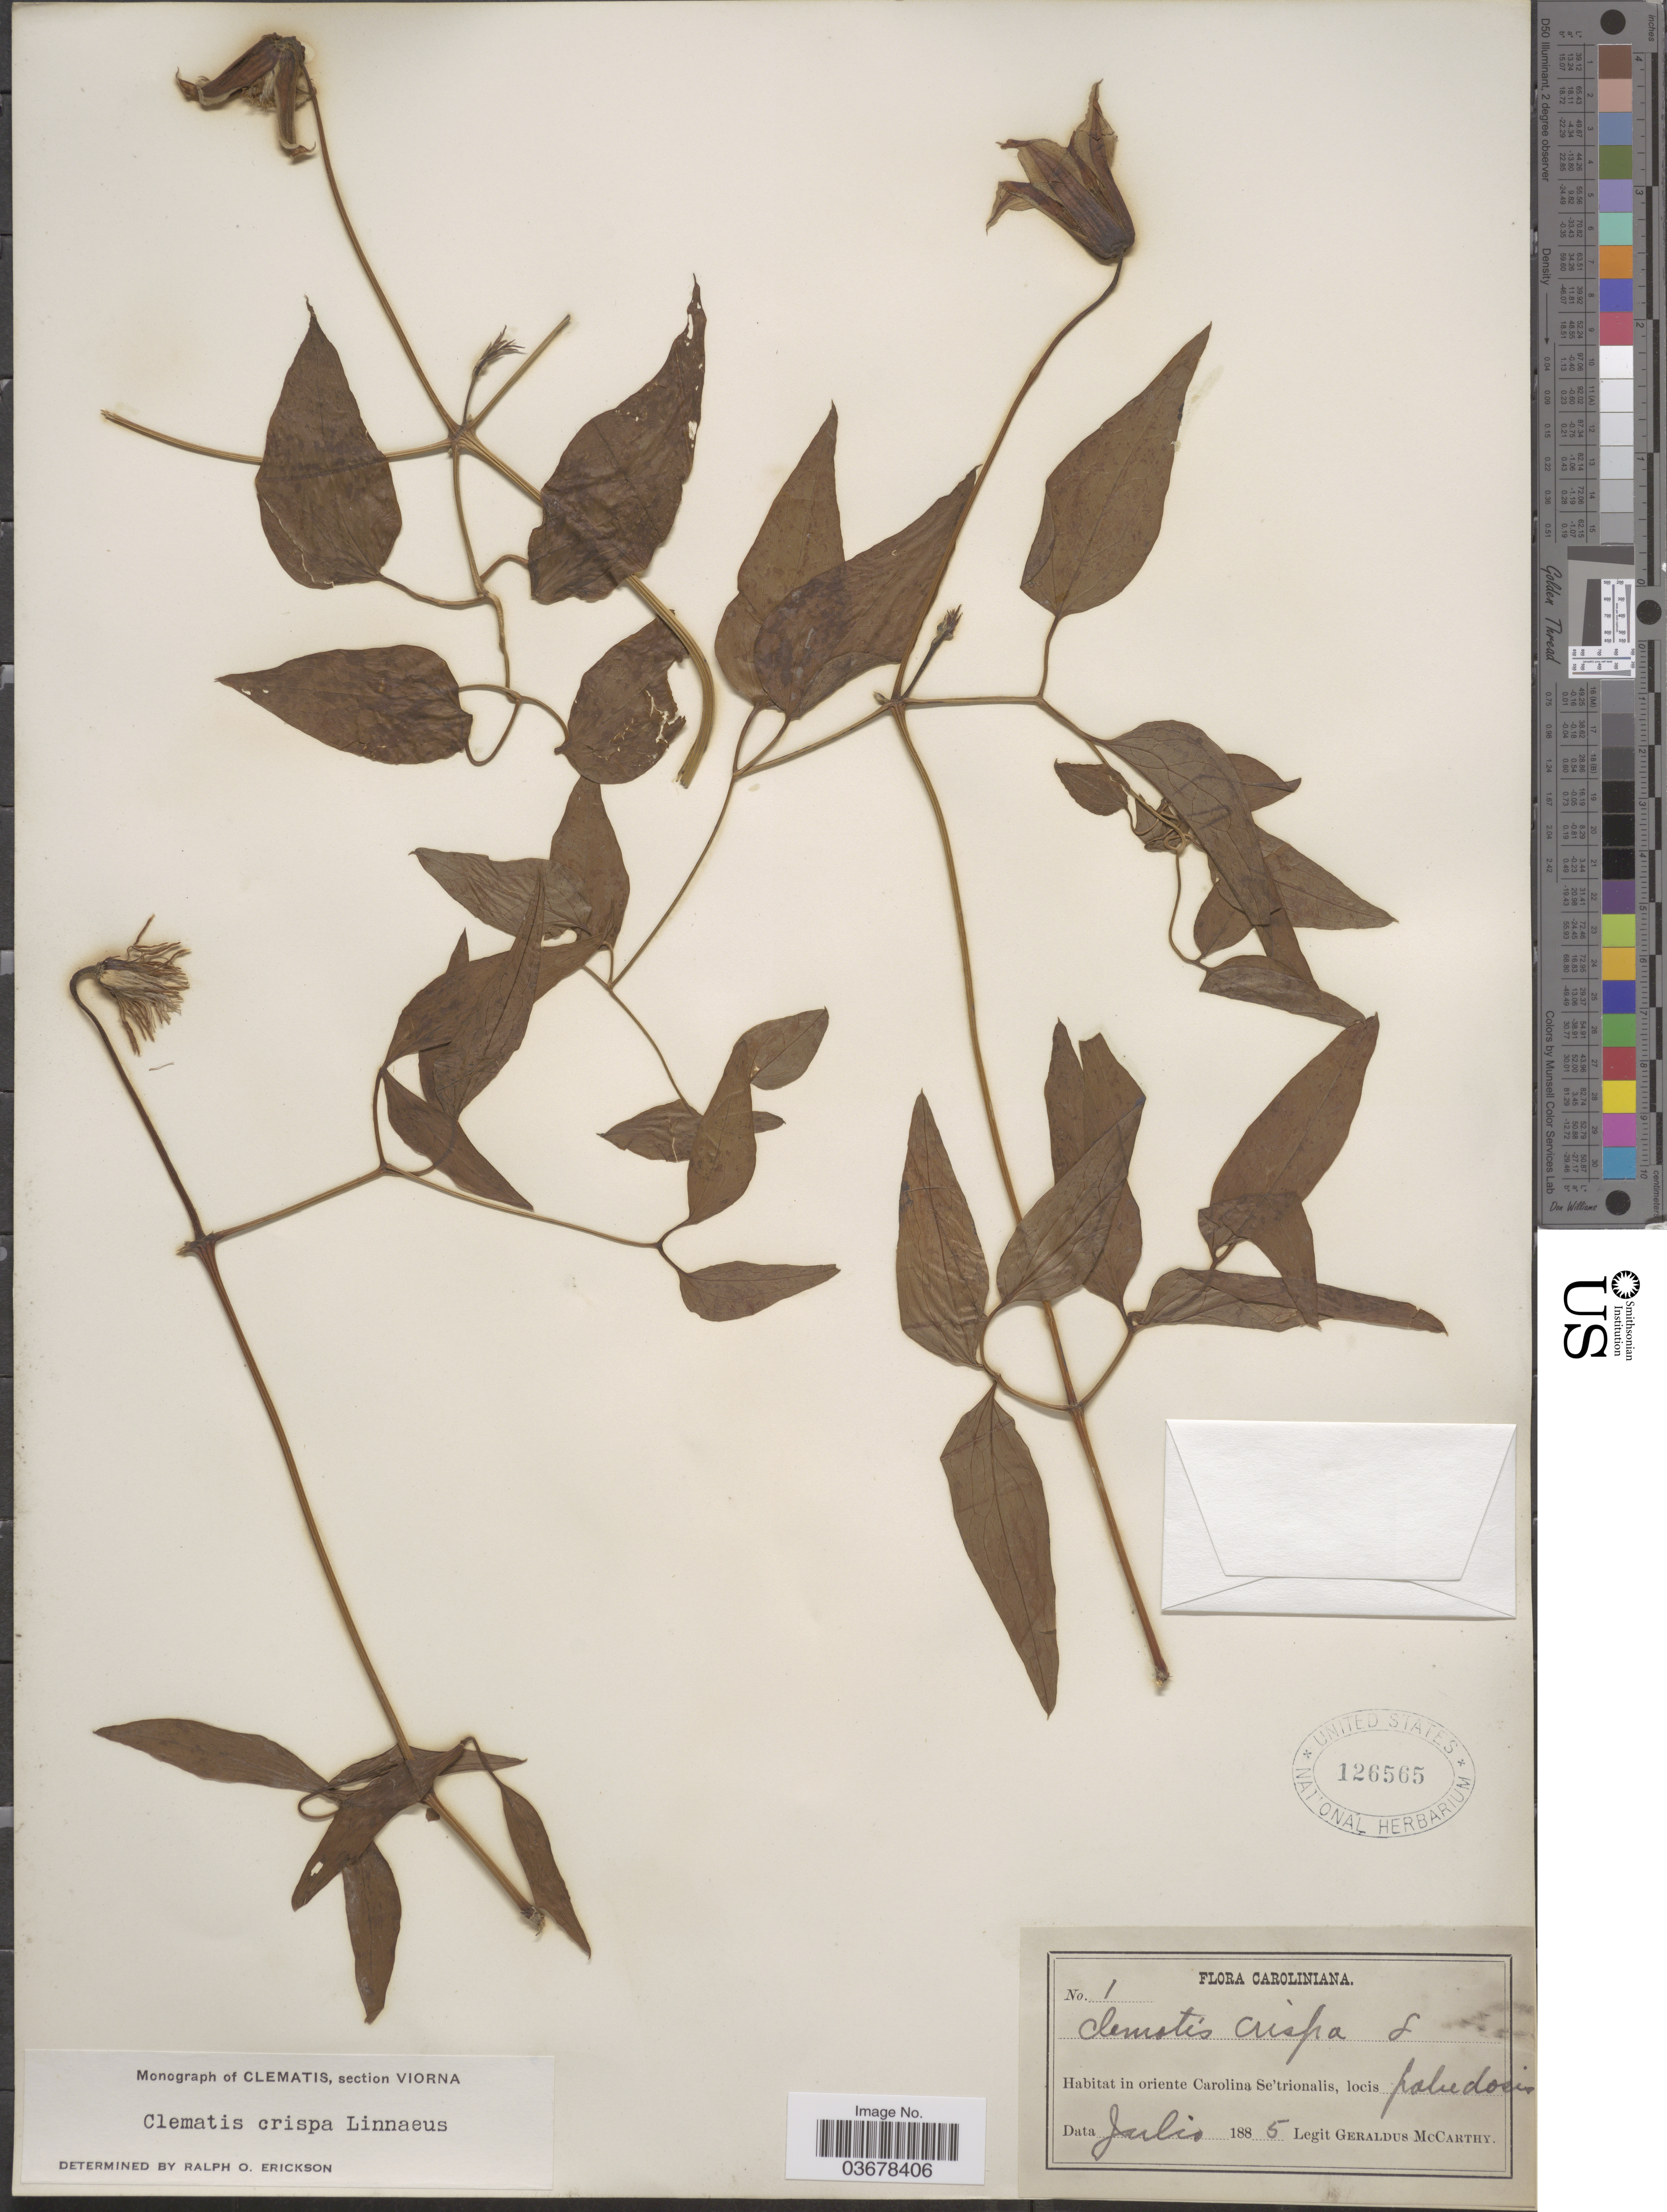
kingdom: Plantae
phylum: Tracheophyta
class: Magnoliopsida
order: Ranunculales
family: Ranunculaceae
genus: Clematis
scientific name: Clematis viorna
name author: L.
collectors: M. McCarthy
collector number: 1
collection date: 1885-07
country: United States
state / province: North Carolina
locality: Caroliana. Habitat in oriente Carolina Se'trionalis. locis Paludocis.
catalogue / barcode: US 126565